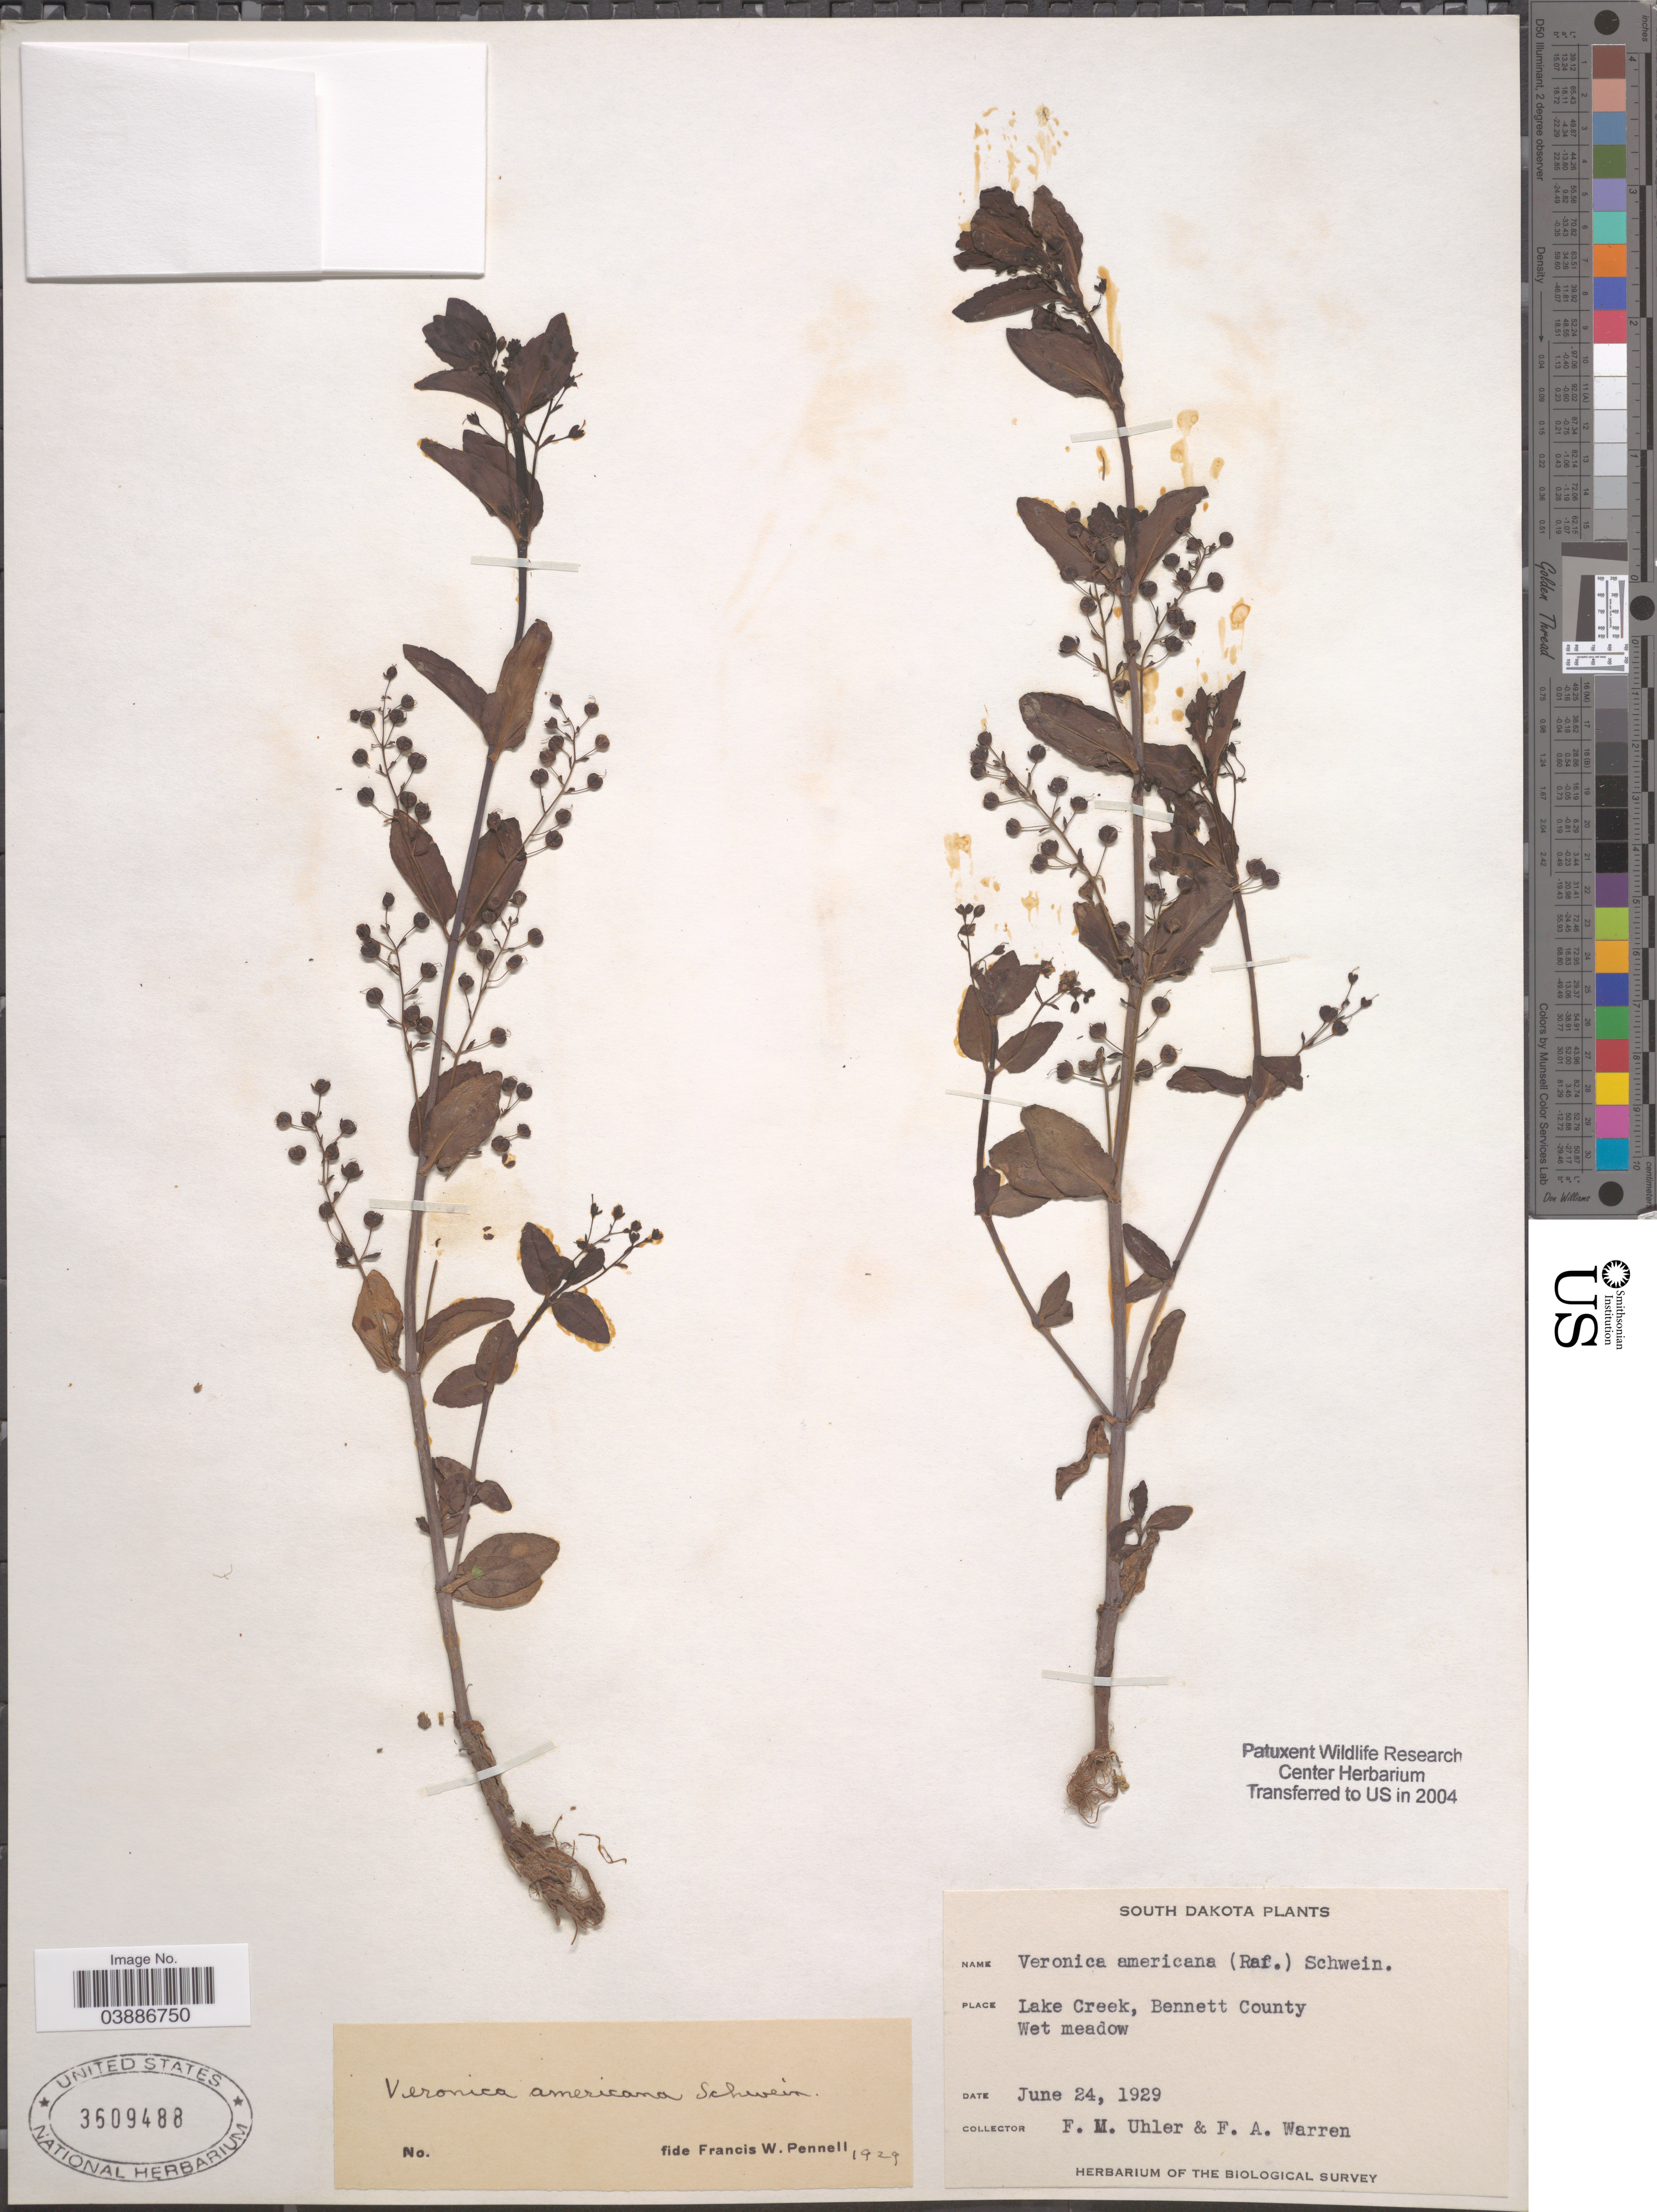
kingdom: Plantae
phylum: Tracheophyta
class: Magnoliopsida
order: Lamiales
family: Plantaginaceae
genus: Veronica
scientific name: Veronica americana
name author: Schwein. ex Benth.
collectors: F. M. Uhler & F. Warren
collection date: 1929-06-24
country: United States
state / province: South Dakota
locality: Lake Creek, Bennett County.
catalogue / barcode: US 3609488